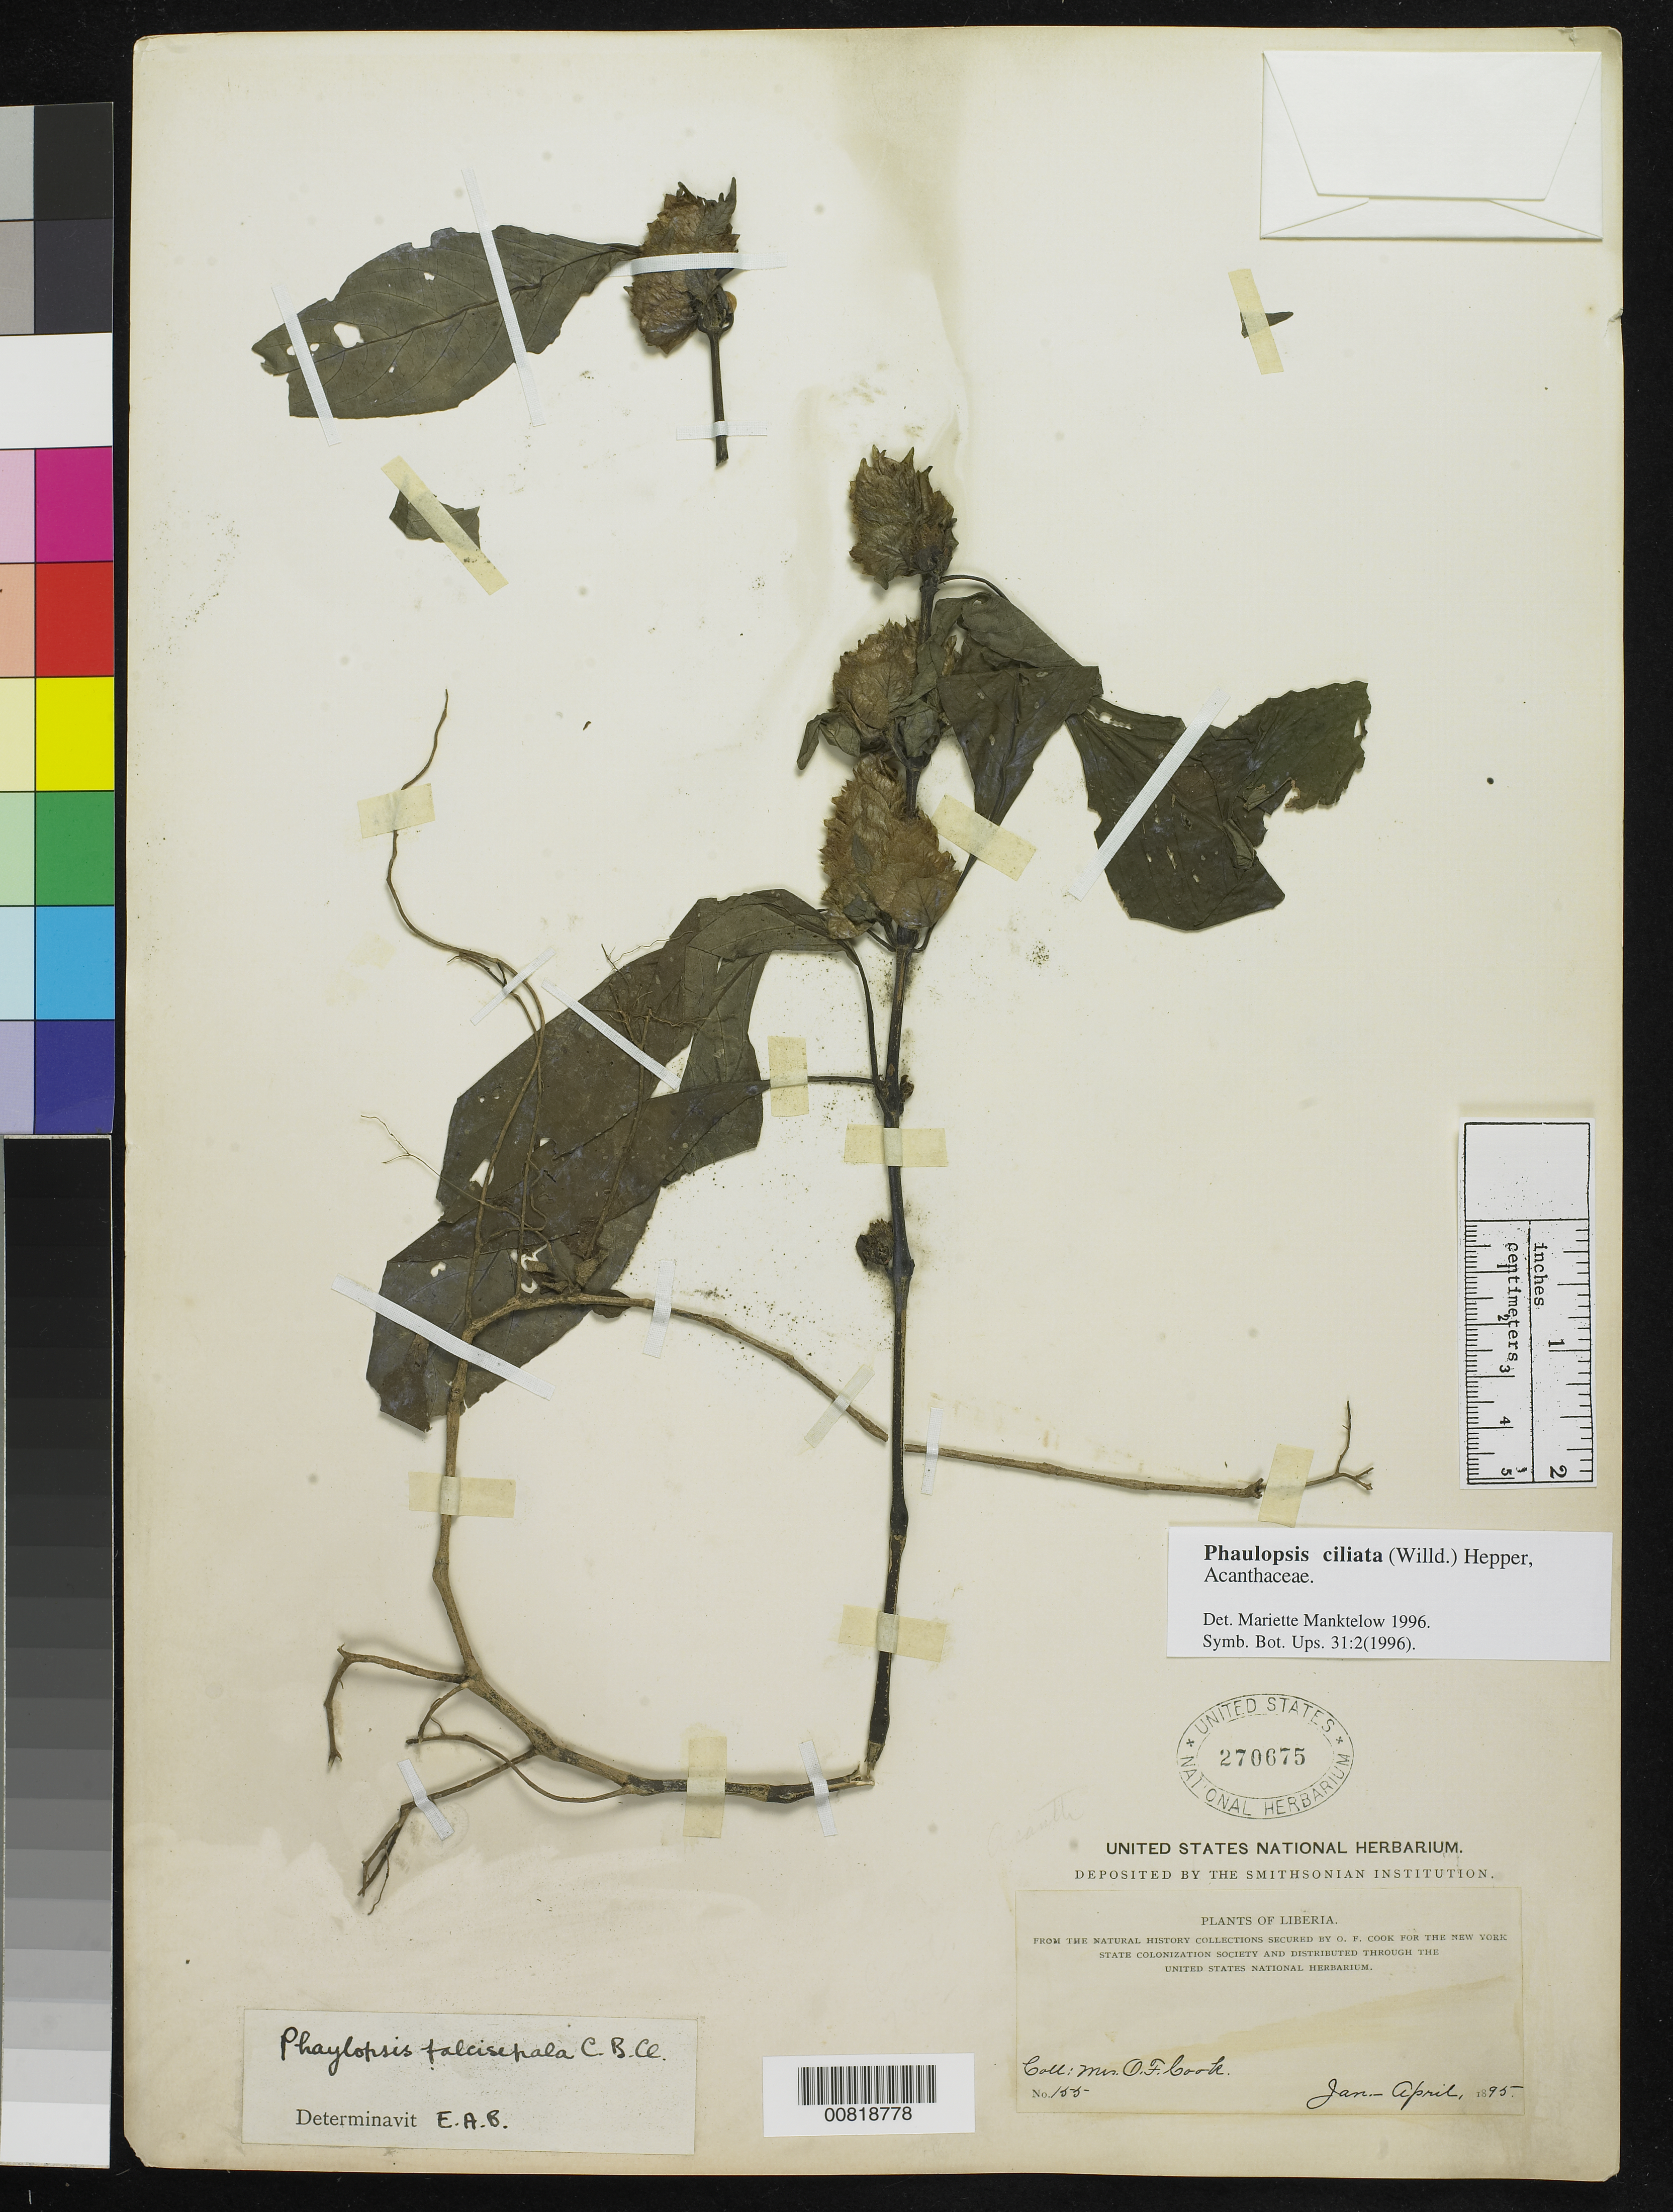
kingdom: Plantae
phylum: Tracheophyta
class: Magnoliopsida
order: Lamiales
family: Acanthaceae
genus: Phaulopsis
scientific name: Phaulopsis ciliata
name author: (Willd.) Hepper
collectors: Alice C. Cook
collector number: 165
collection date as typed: Jan 1895 to -- Apr 1895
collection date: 1895-01/1895-04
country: Liberia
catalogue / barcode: US 270675